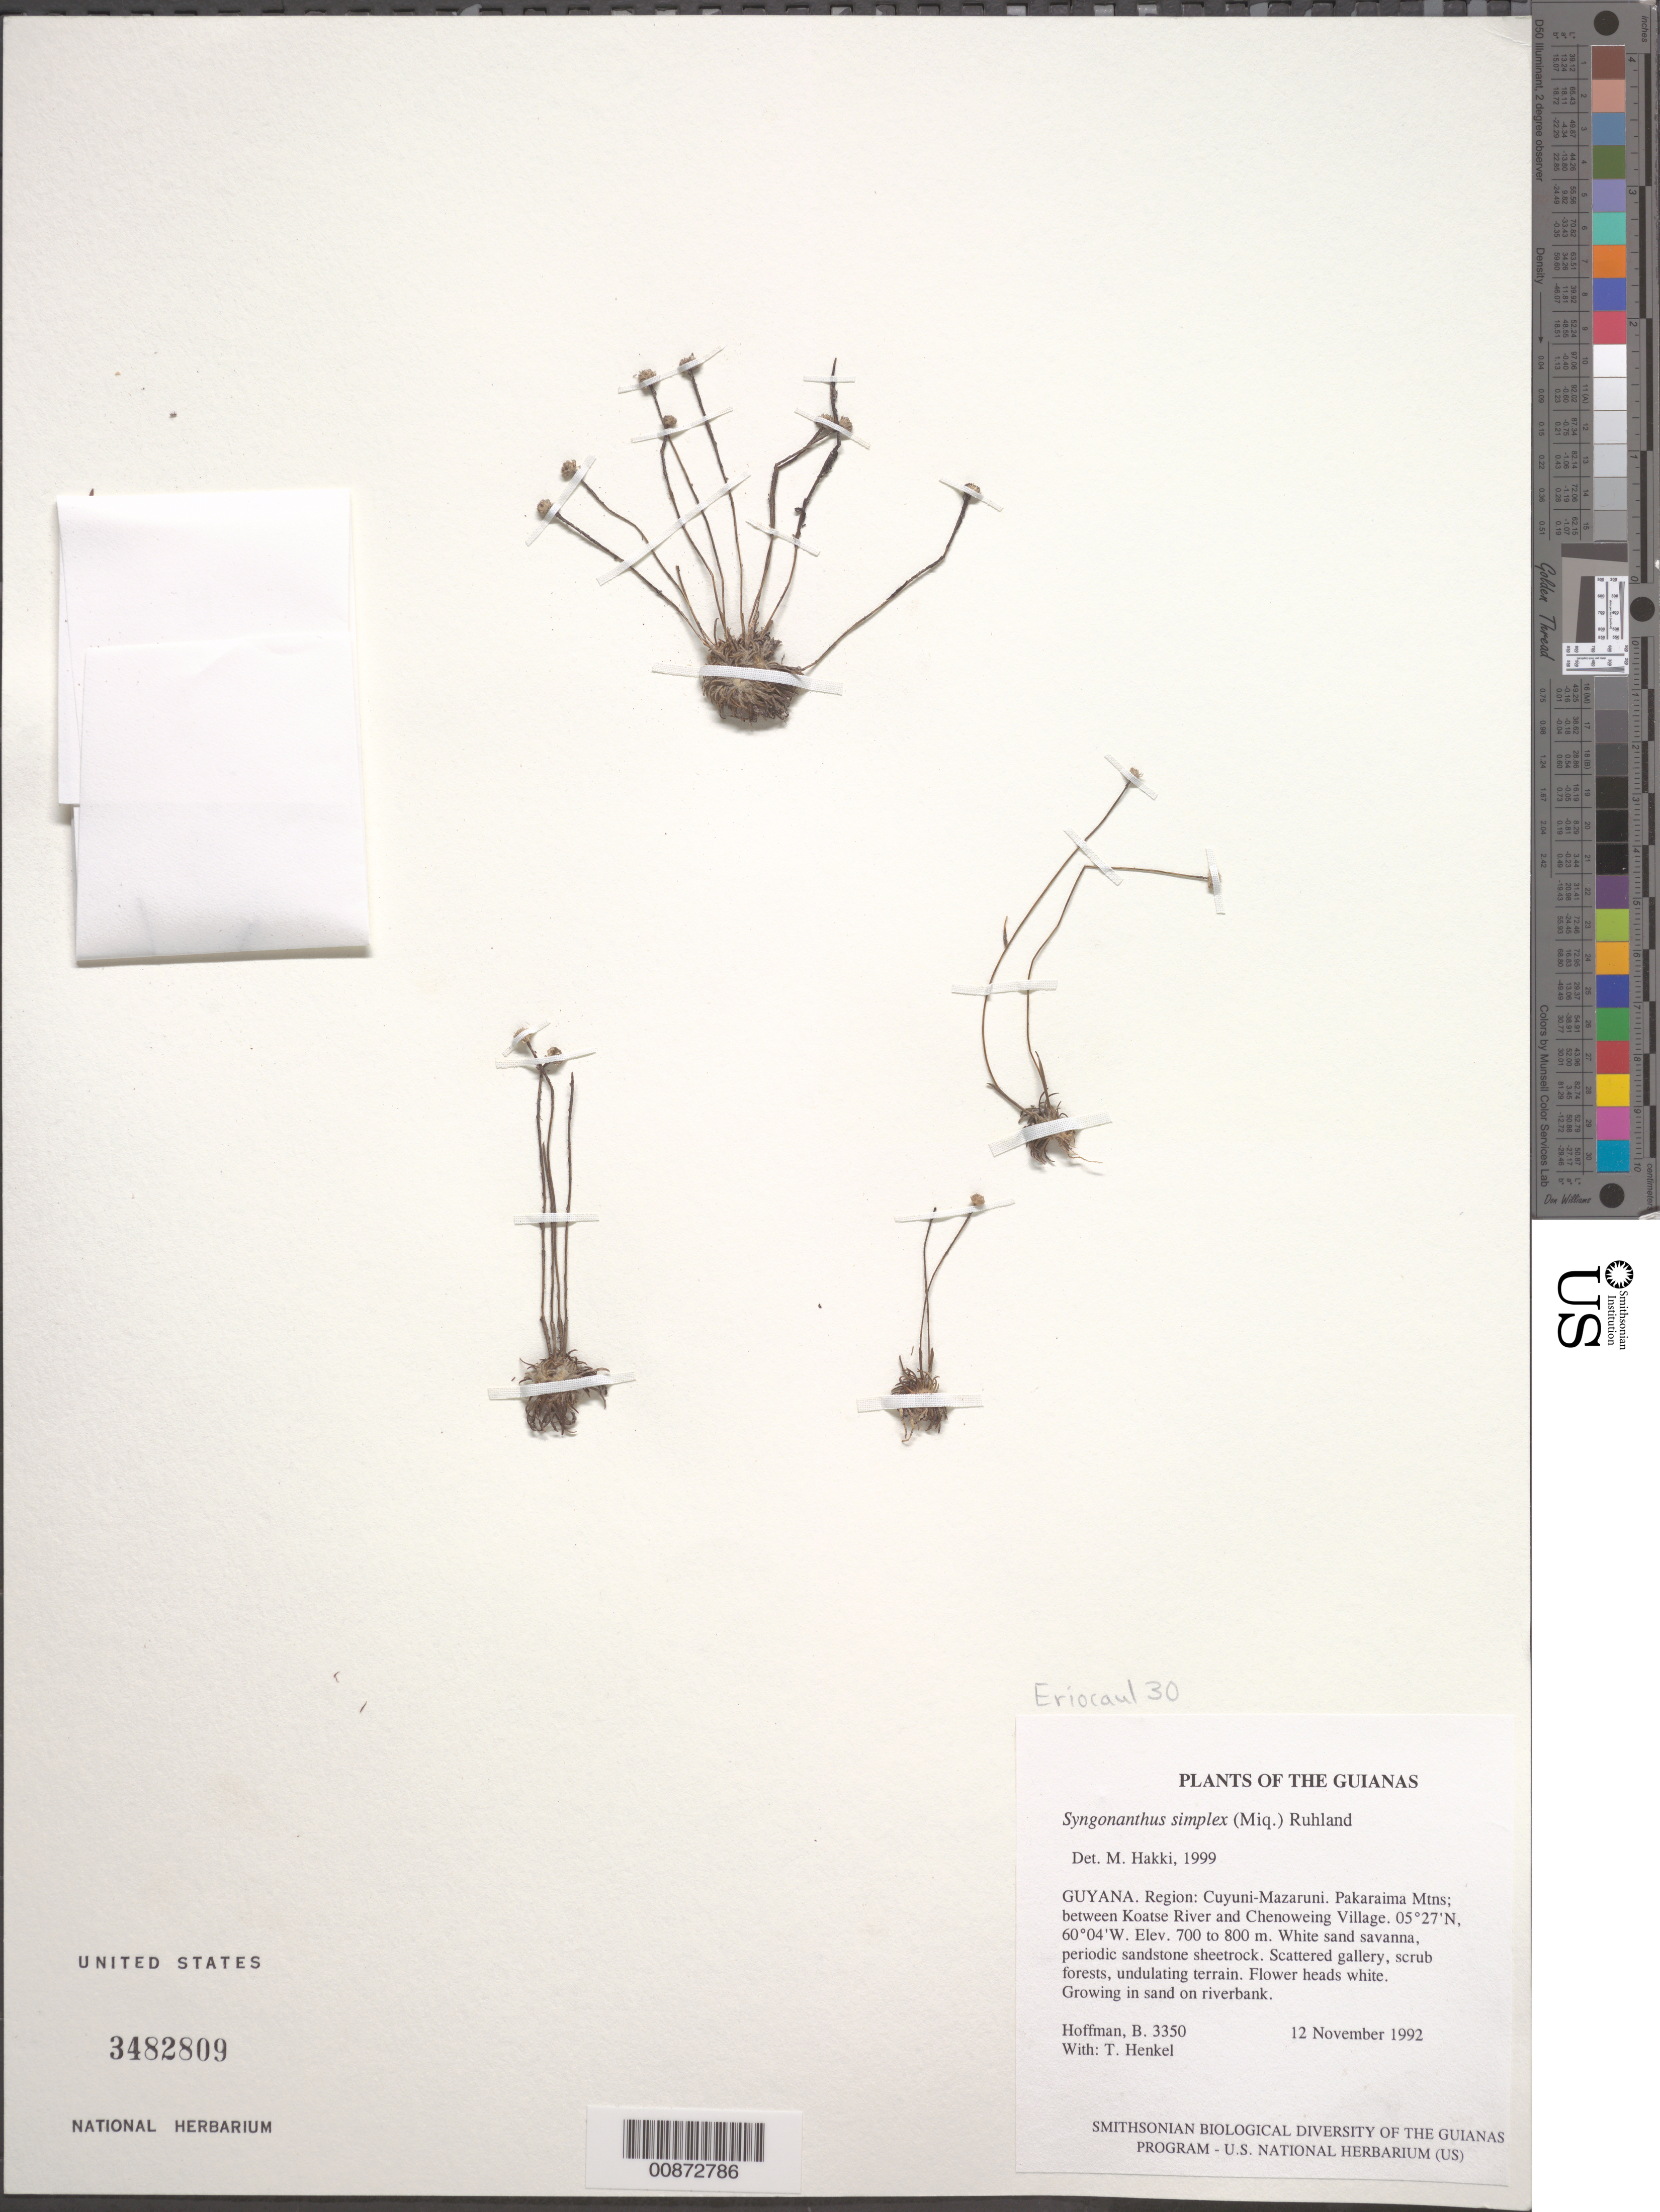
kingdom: Plantae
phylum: Tracheophyta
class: Liliopsida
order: Poales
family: Eriocaulaceae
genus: Syngonanthus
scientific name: Syngonanthus simplex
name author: (Miq.) Ruiz & Pav.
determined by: Hakki, M. J.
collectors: B. Hoffman & T. Henkel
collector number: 3350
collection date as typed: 12 November 1992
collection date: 1992-11-12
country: Guyana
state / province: Cuyuni-Mazaruni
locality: Pakaraima Mountains; between Koatse River and Chenoweing village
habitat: White sand savanna, periodic sandstone sheetrock. Scattered gallery, scrub forests, undulating terrain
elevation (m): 700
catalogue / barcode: US 3482809